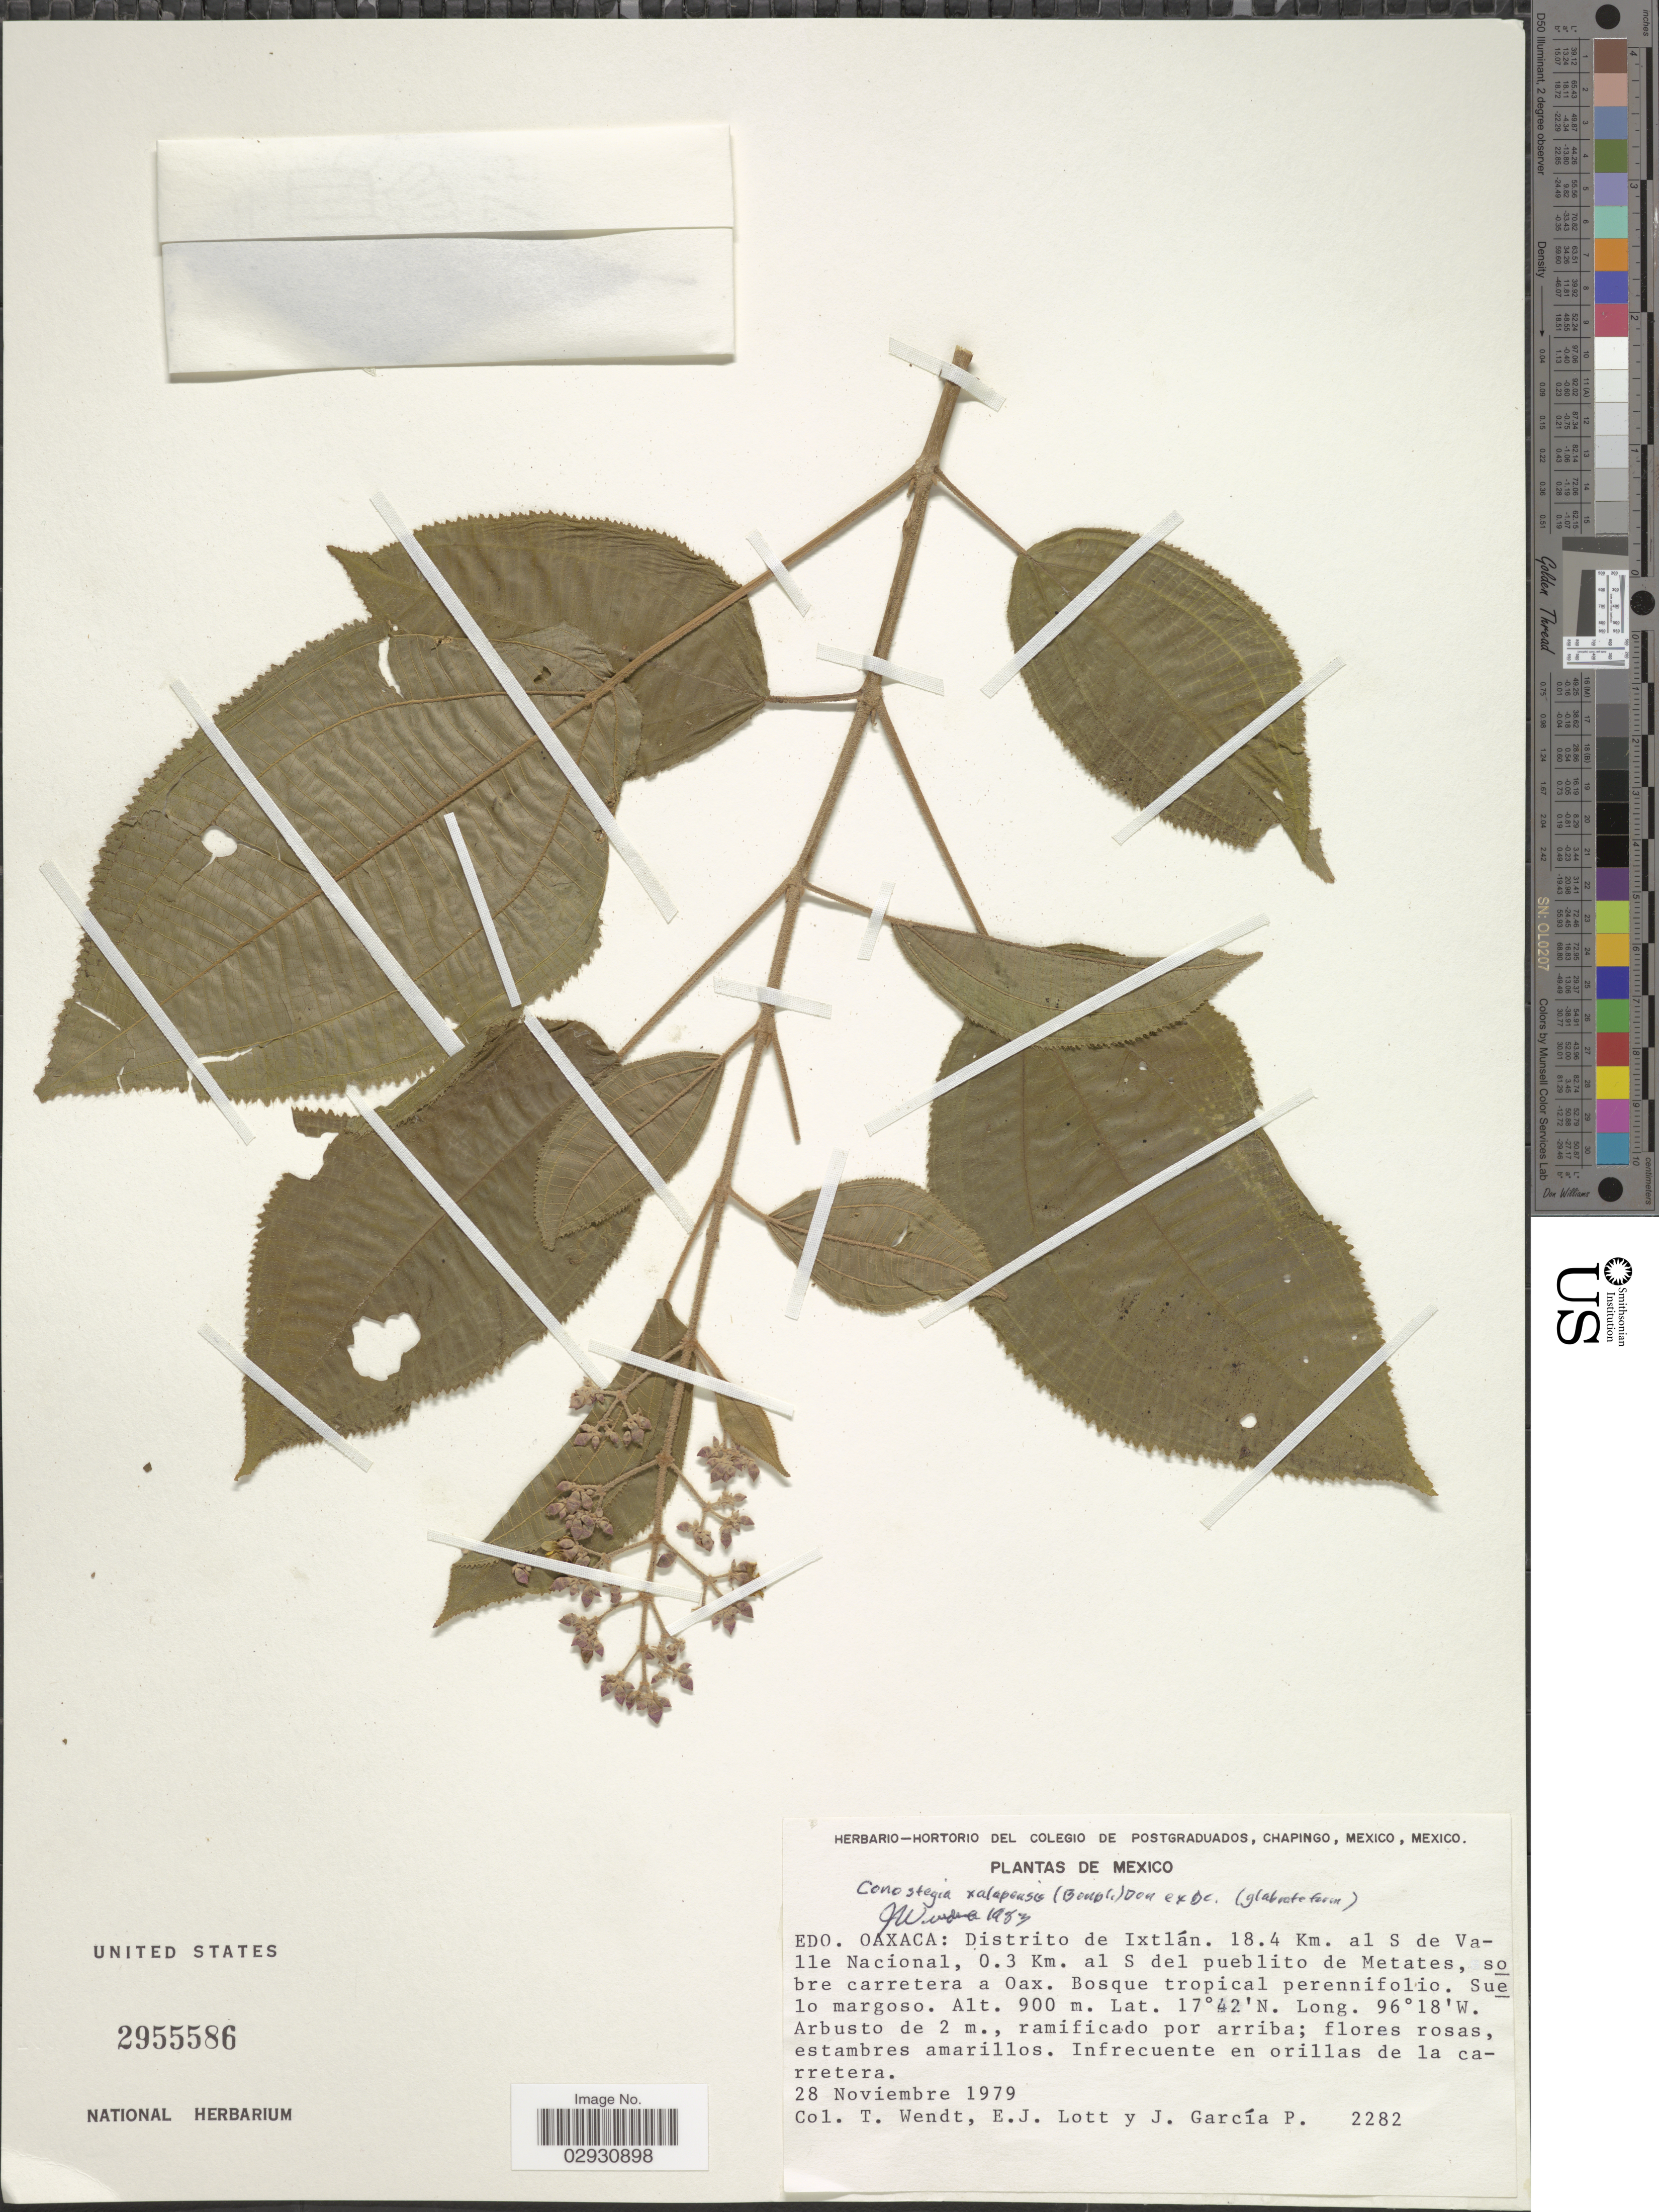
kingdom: Plantae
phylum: Tracheophyta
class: Magnoliopsida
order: Myrtales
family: Melastomataceae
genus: Conostegia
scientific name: Conostegia quadrangularis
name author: Schltdl. ex Steud.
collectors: T. L. Wendt, E. Lott & J. García-P.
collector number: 2282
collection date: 1979-11-28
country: Mexico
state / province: Oaxaca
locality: Distrito de Ixtlán. 18.4 Km. al S de Valle Nacional, 0.3 Km. al S del pueblito de Metates.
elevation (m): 900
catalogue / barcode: US 2955586